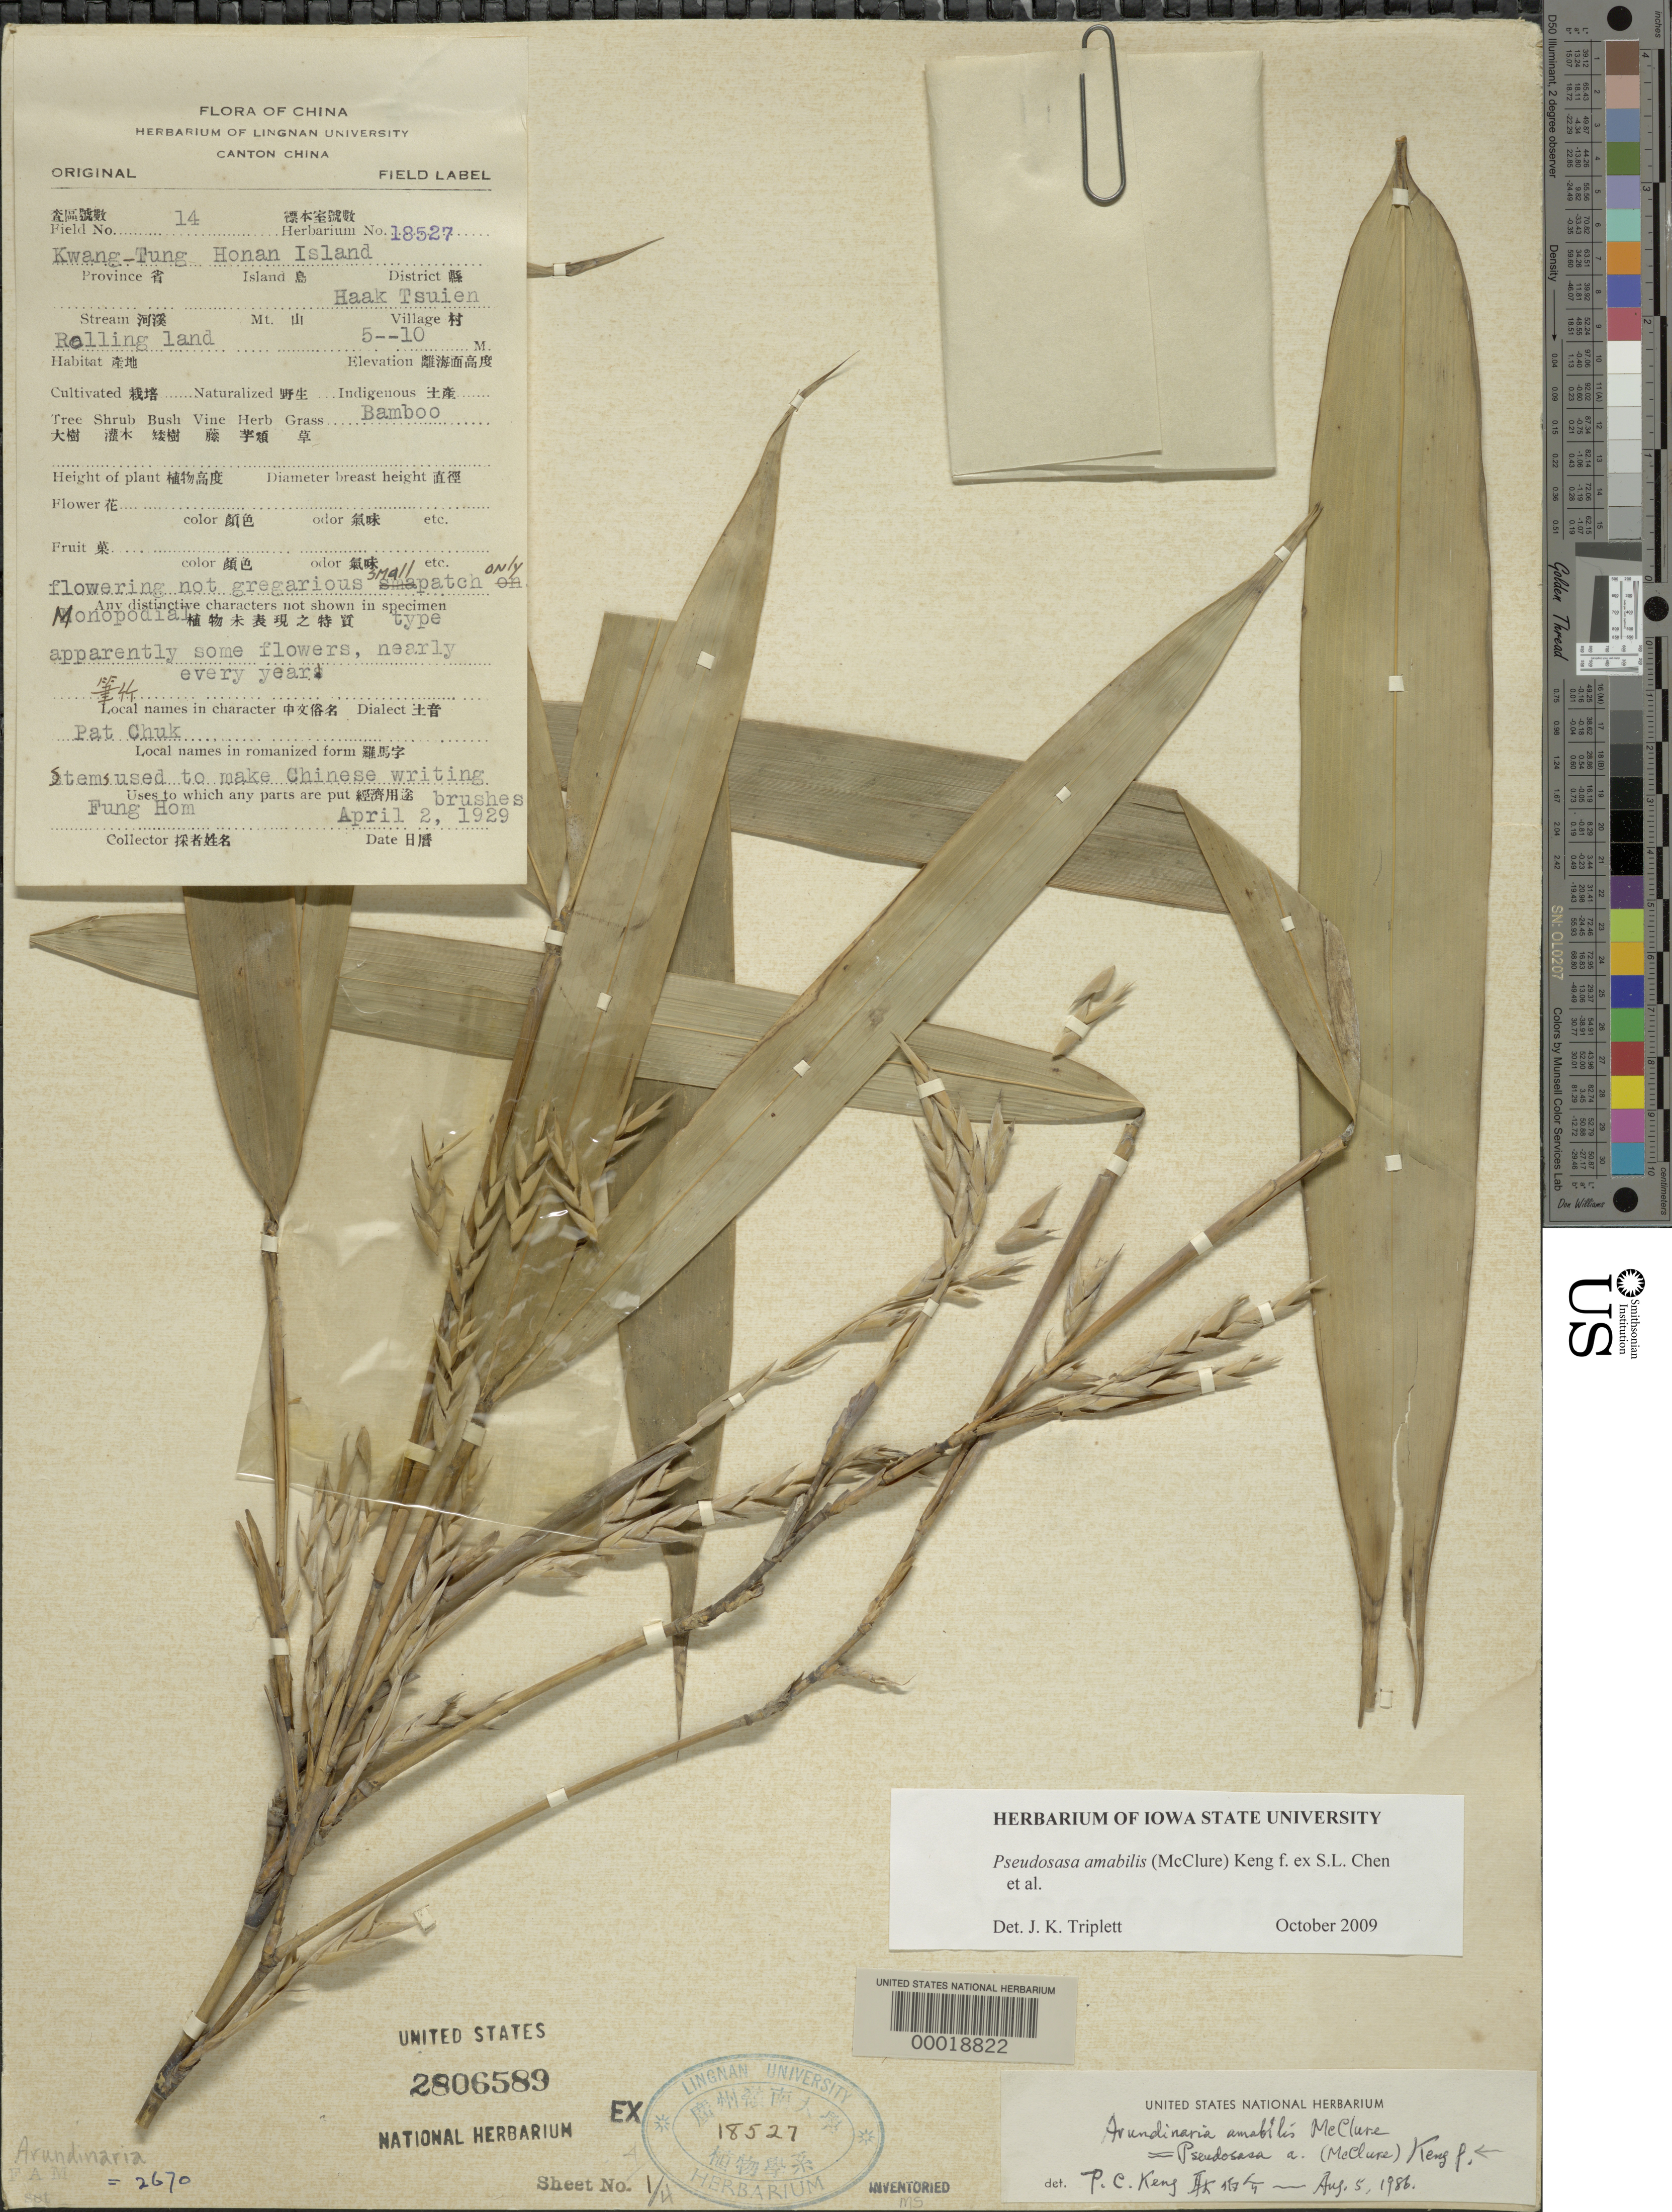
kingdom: Plantae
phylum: Tracheophyta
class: Liliopsida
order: Poales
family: Poaceae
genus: Pseudosasa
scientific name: Pseudosasa amabilis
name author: (McClure) Keng f.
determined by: Triplett, J. K.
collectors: H. L. Fung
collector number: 14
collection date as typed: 2 Apr 1929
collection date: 1929-04-02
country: China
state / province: Guangdong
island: Honan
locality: Haak Tsuien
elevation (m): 5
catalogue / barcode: US 2806589